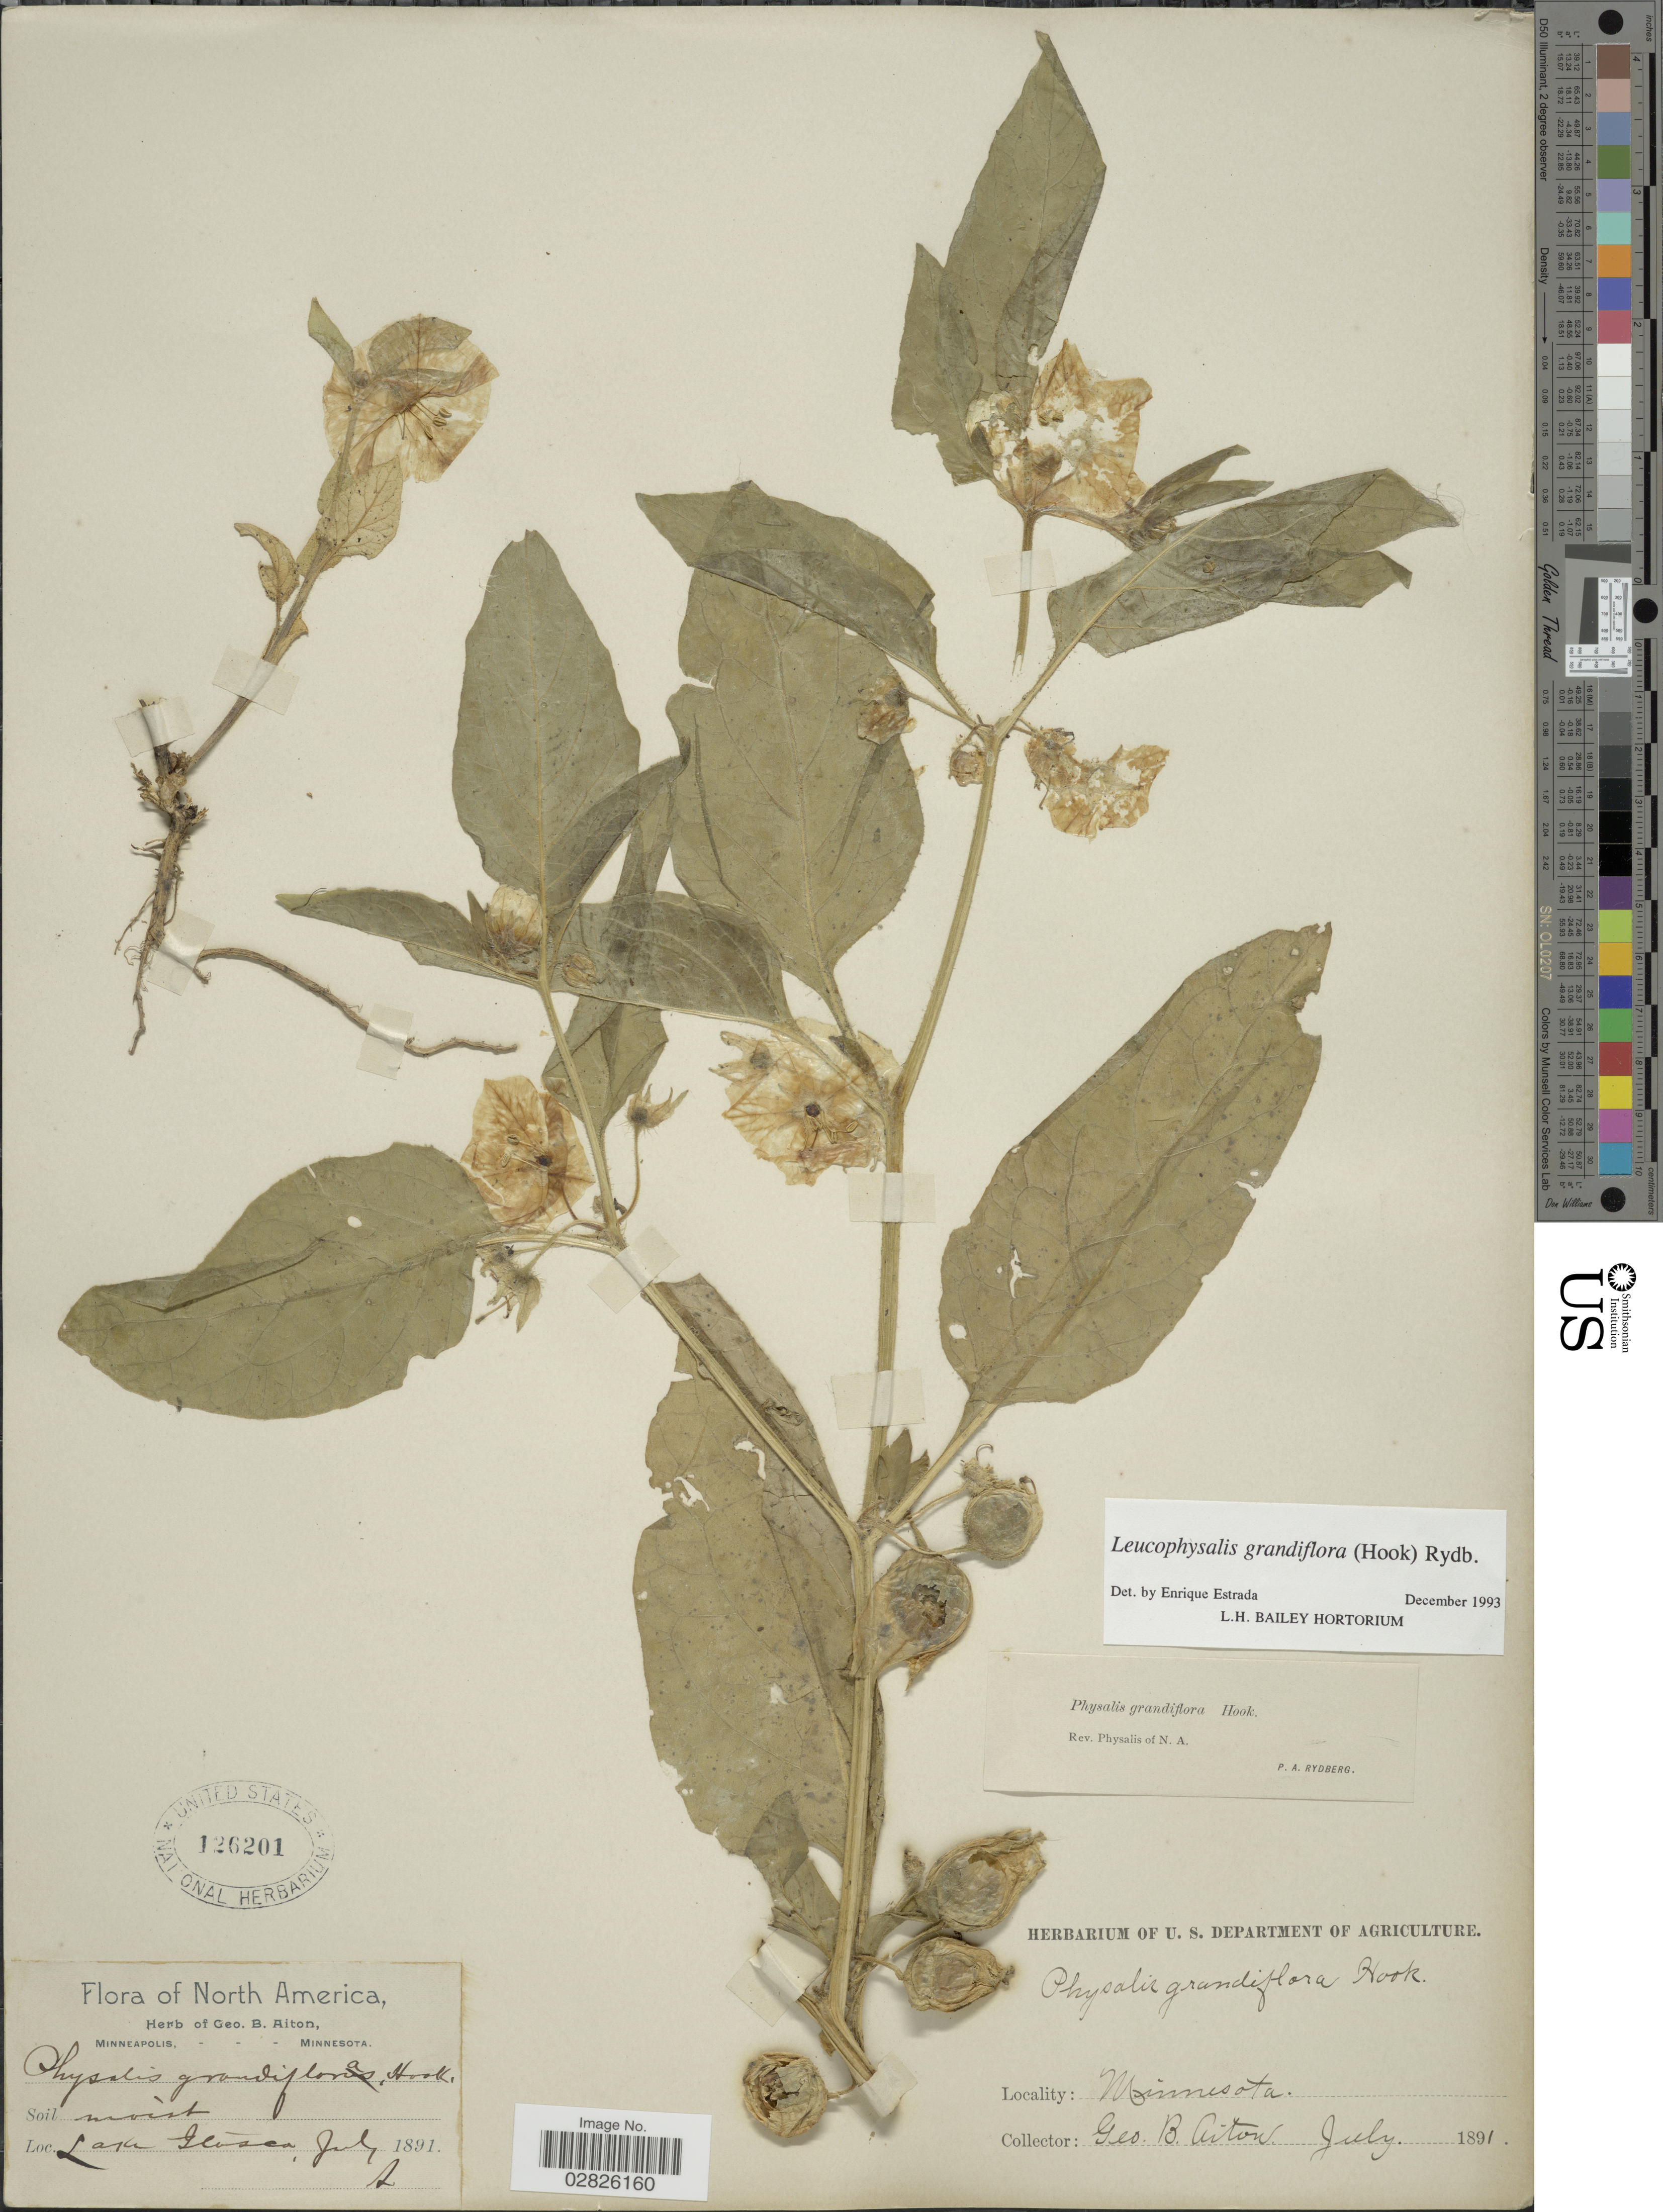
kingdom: Plantae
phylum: Tracheophyta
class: Magnoliopsida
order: Solanales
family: Solanaceae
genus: Leucophysalis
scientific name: Leucophysalis grandiflora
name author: (Hook.) Rydb.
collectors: G. B. Aiton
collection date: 1891-07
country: United States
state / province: Minnesota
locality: Lake Itasca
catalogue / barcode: US 126201